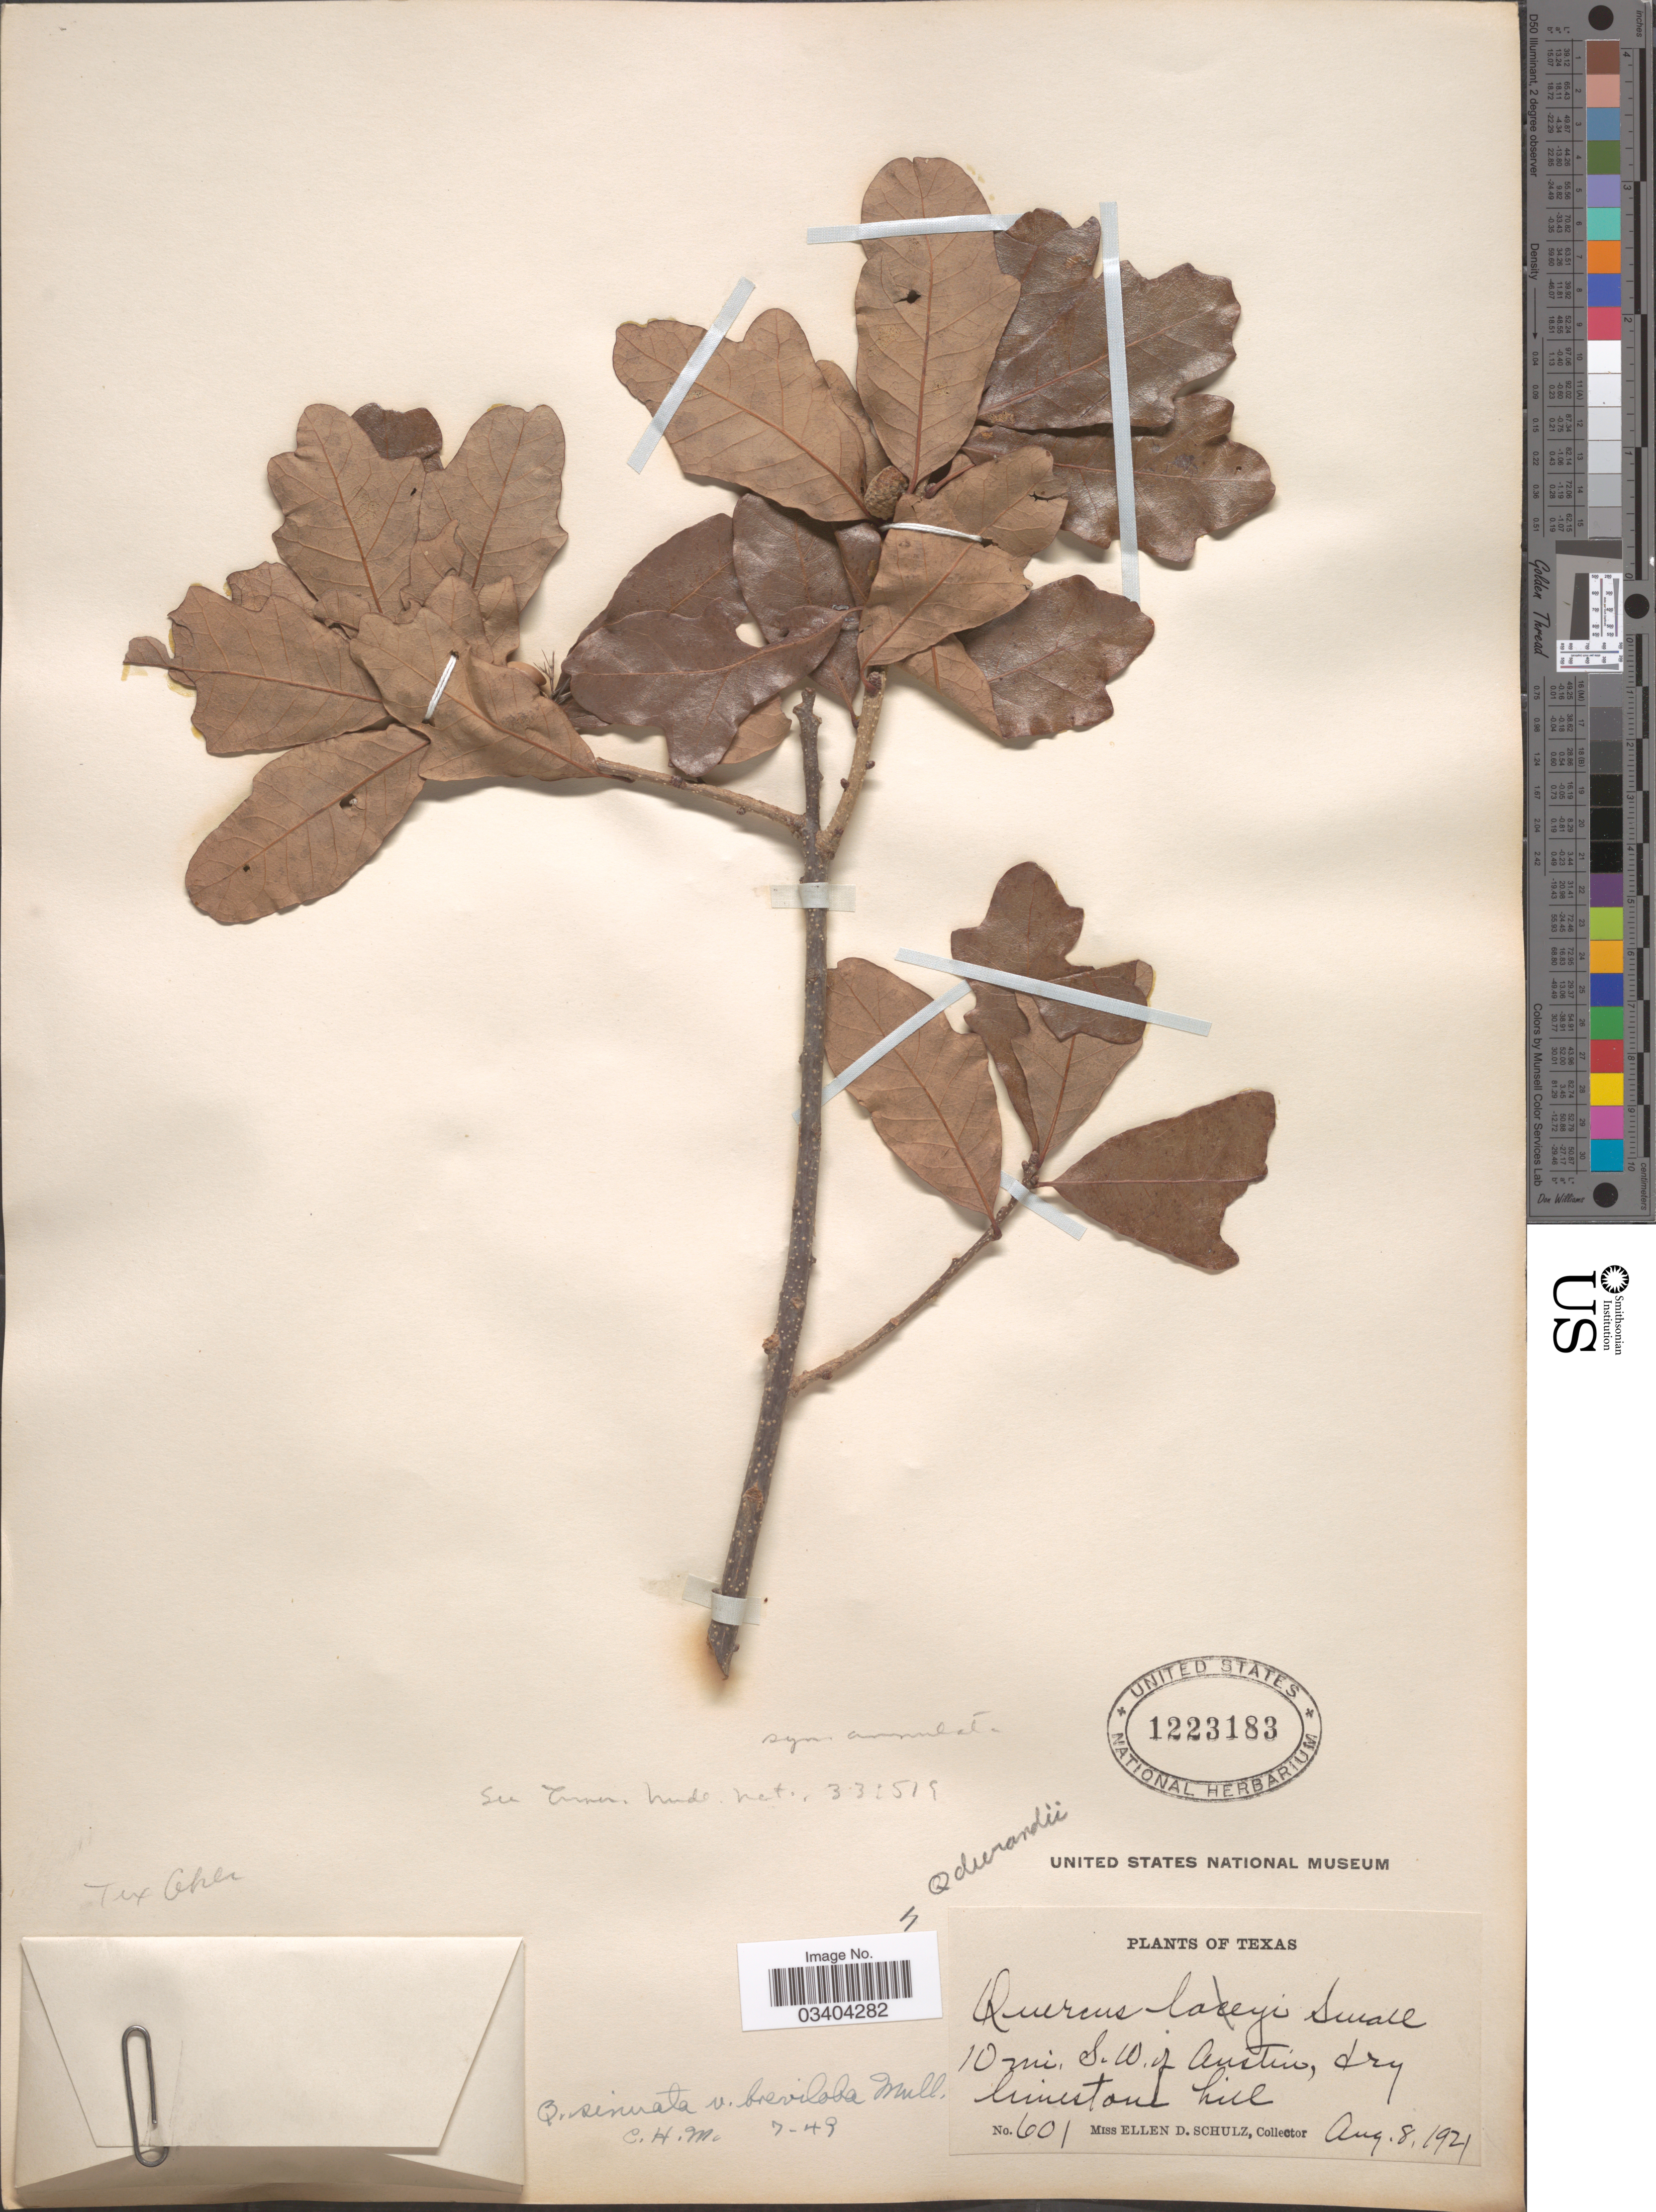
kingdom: Plantae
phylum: Tracheophyta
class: Magnoliopsida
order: Fagales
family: Fagaceae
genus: Quercus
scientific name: Quercus durandii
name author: Buckley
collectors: E. D. Schulz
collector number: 601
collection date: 1921-08-08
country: United States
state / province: Texas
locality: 10 mi. S. W. of Austin, dry limestone hill.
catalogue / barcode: US 1223183